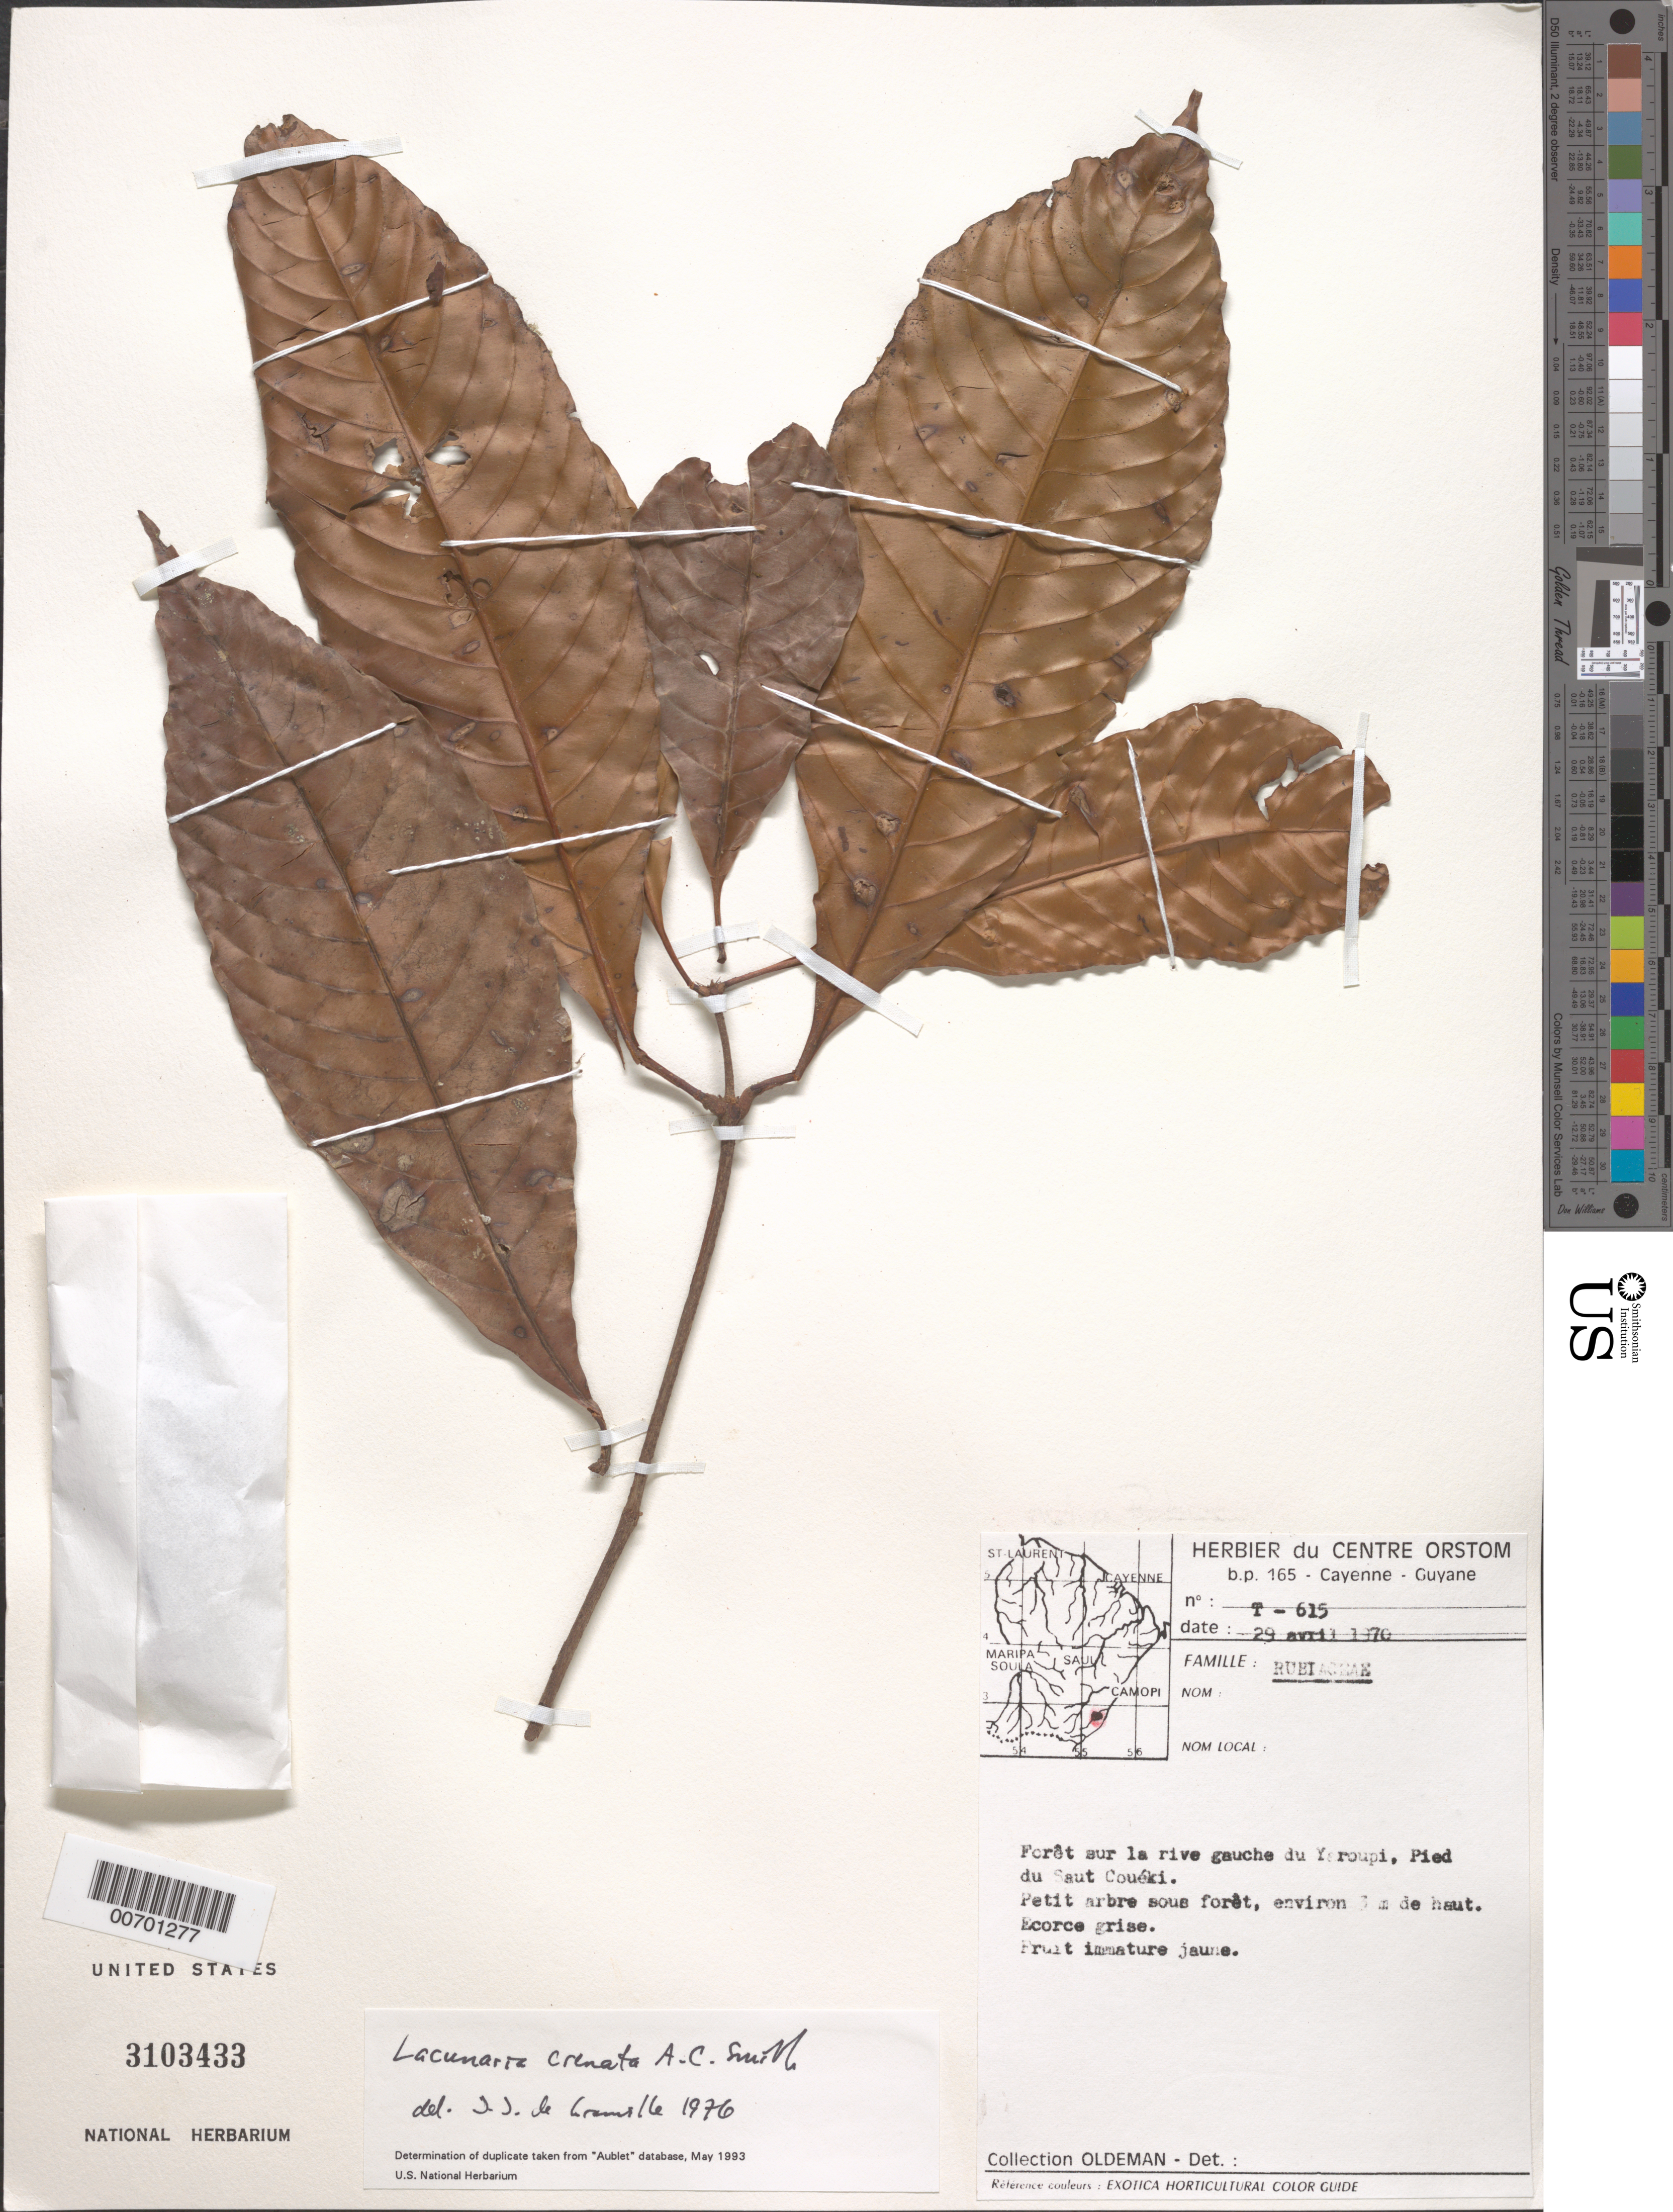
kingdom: Plantae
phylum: Tracheophyta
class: Magnoliopsida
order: Malpighiales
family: Quiinaceae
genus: Lacunaria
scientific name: Lacunaria crenata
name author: (Tul.) A.C. Sm.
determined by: Granville, J. J. de, (CAY), Institut de Recherche pour le Developpement (IRD) (FRENCH GUIANA)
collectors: R. Oldeman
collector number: T 615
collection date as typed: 29-Apr-70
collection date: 1970-04-29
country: French Guiana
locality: Rivière Yaroupi, Pied du Saut Couéki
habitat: Forêt sur la rive gauche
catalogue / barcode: US 3103433